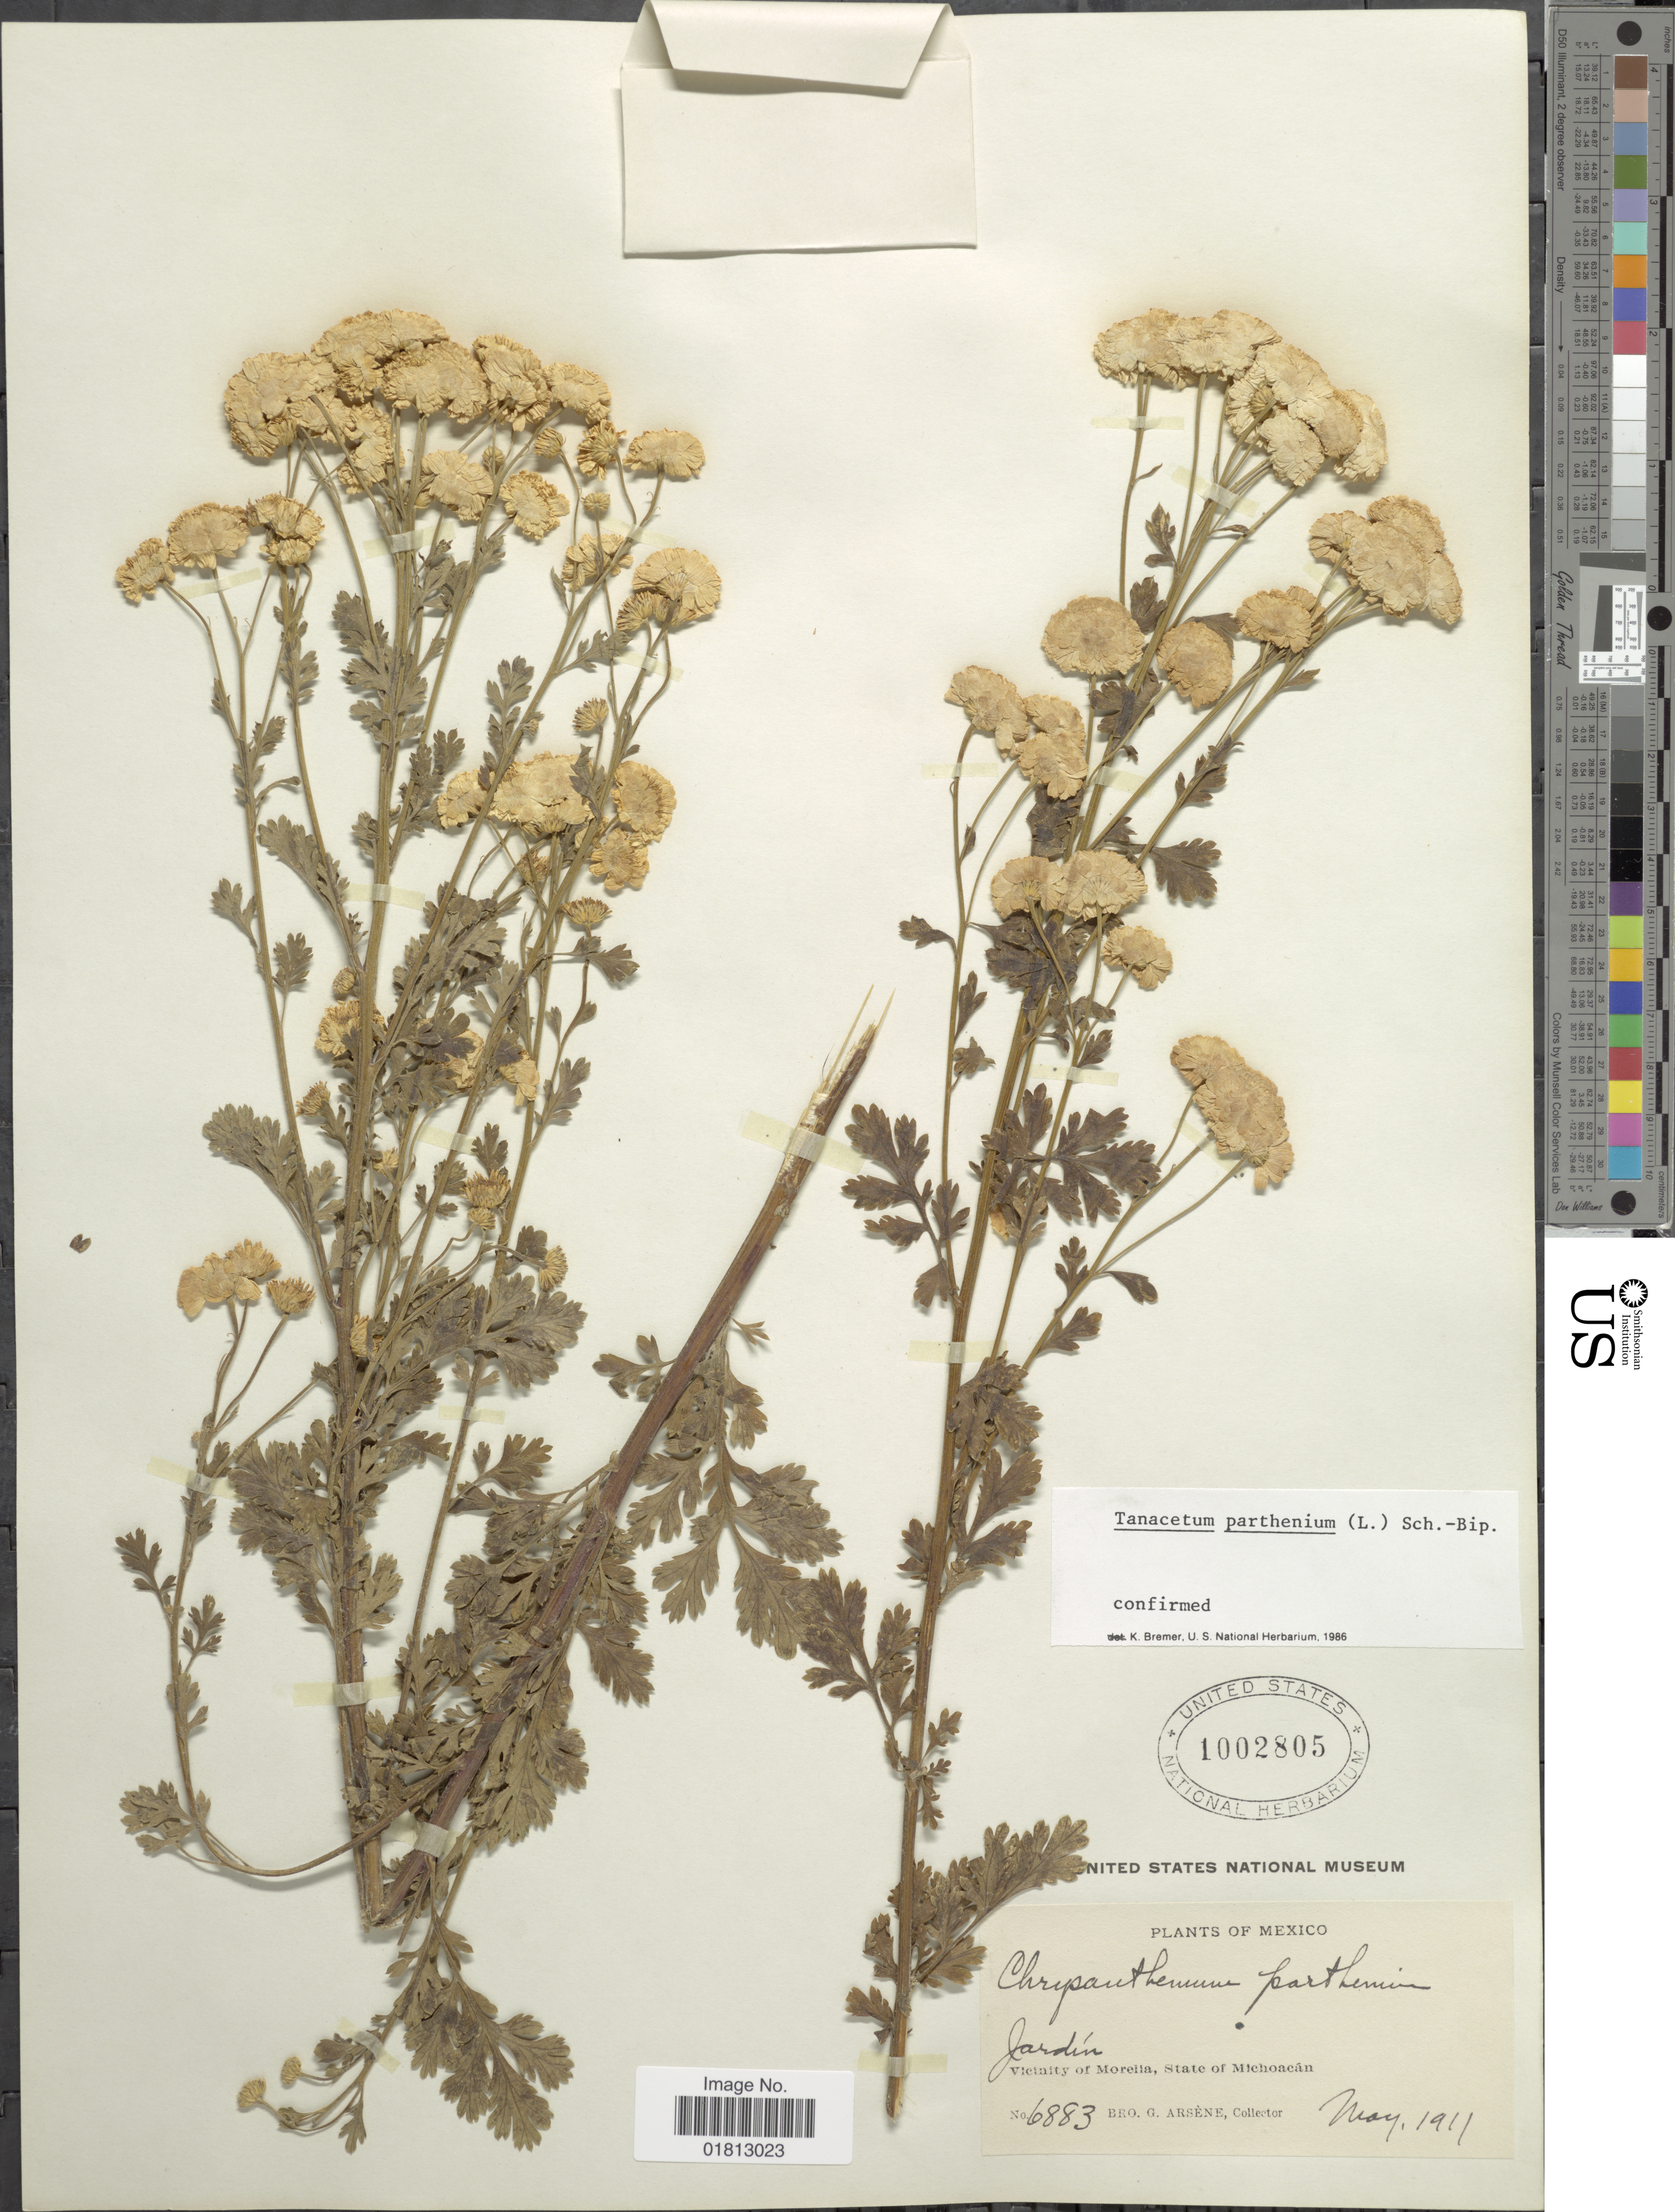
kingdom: Plantae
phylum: Tracheophyta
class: Magnoliopsida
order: Asterales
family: Asteraceae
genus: Tanacetum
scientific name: Tanacetum parthenium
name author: (L.) Sch. Bip.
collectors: Bro. G. Arsène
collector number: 6883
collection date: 1911-05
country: Mexico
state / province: Michoacán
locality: Jardin, Vicinity of Morelia, State of Michoacan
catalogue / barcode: US 1002805